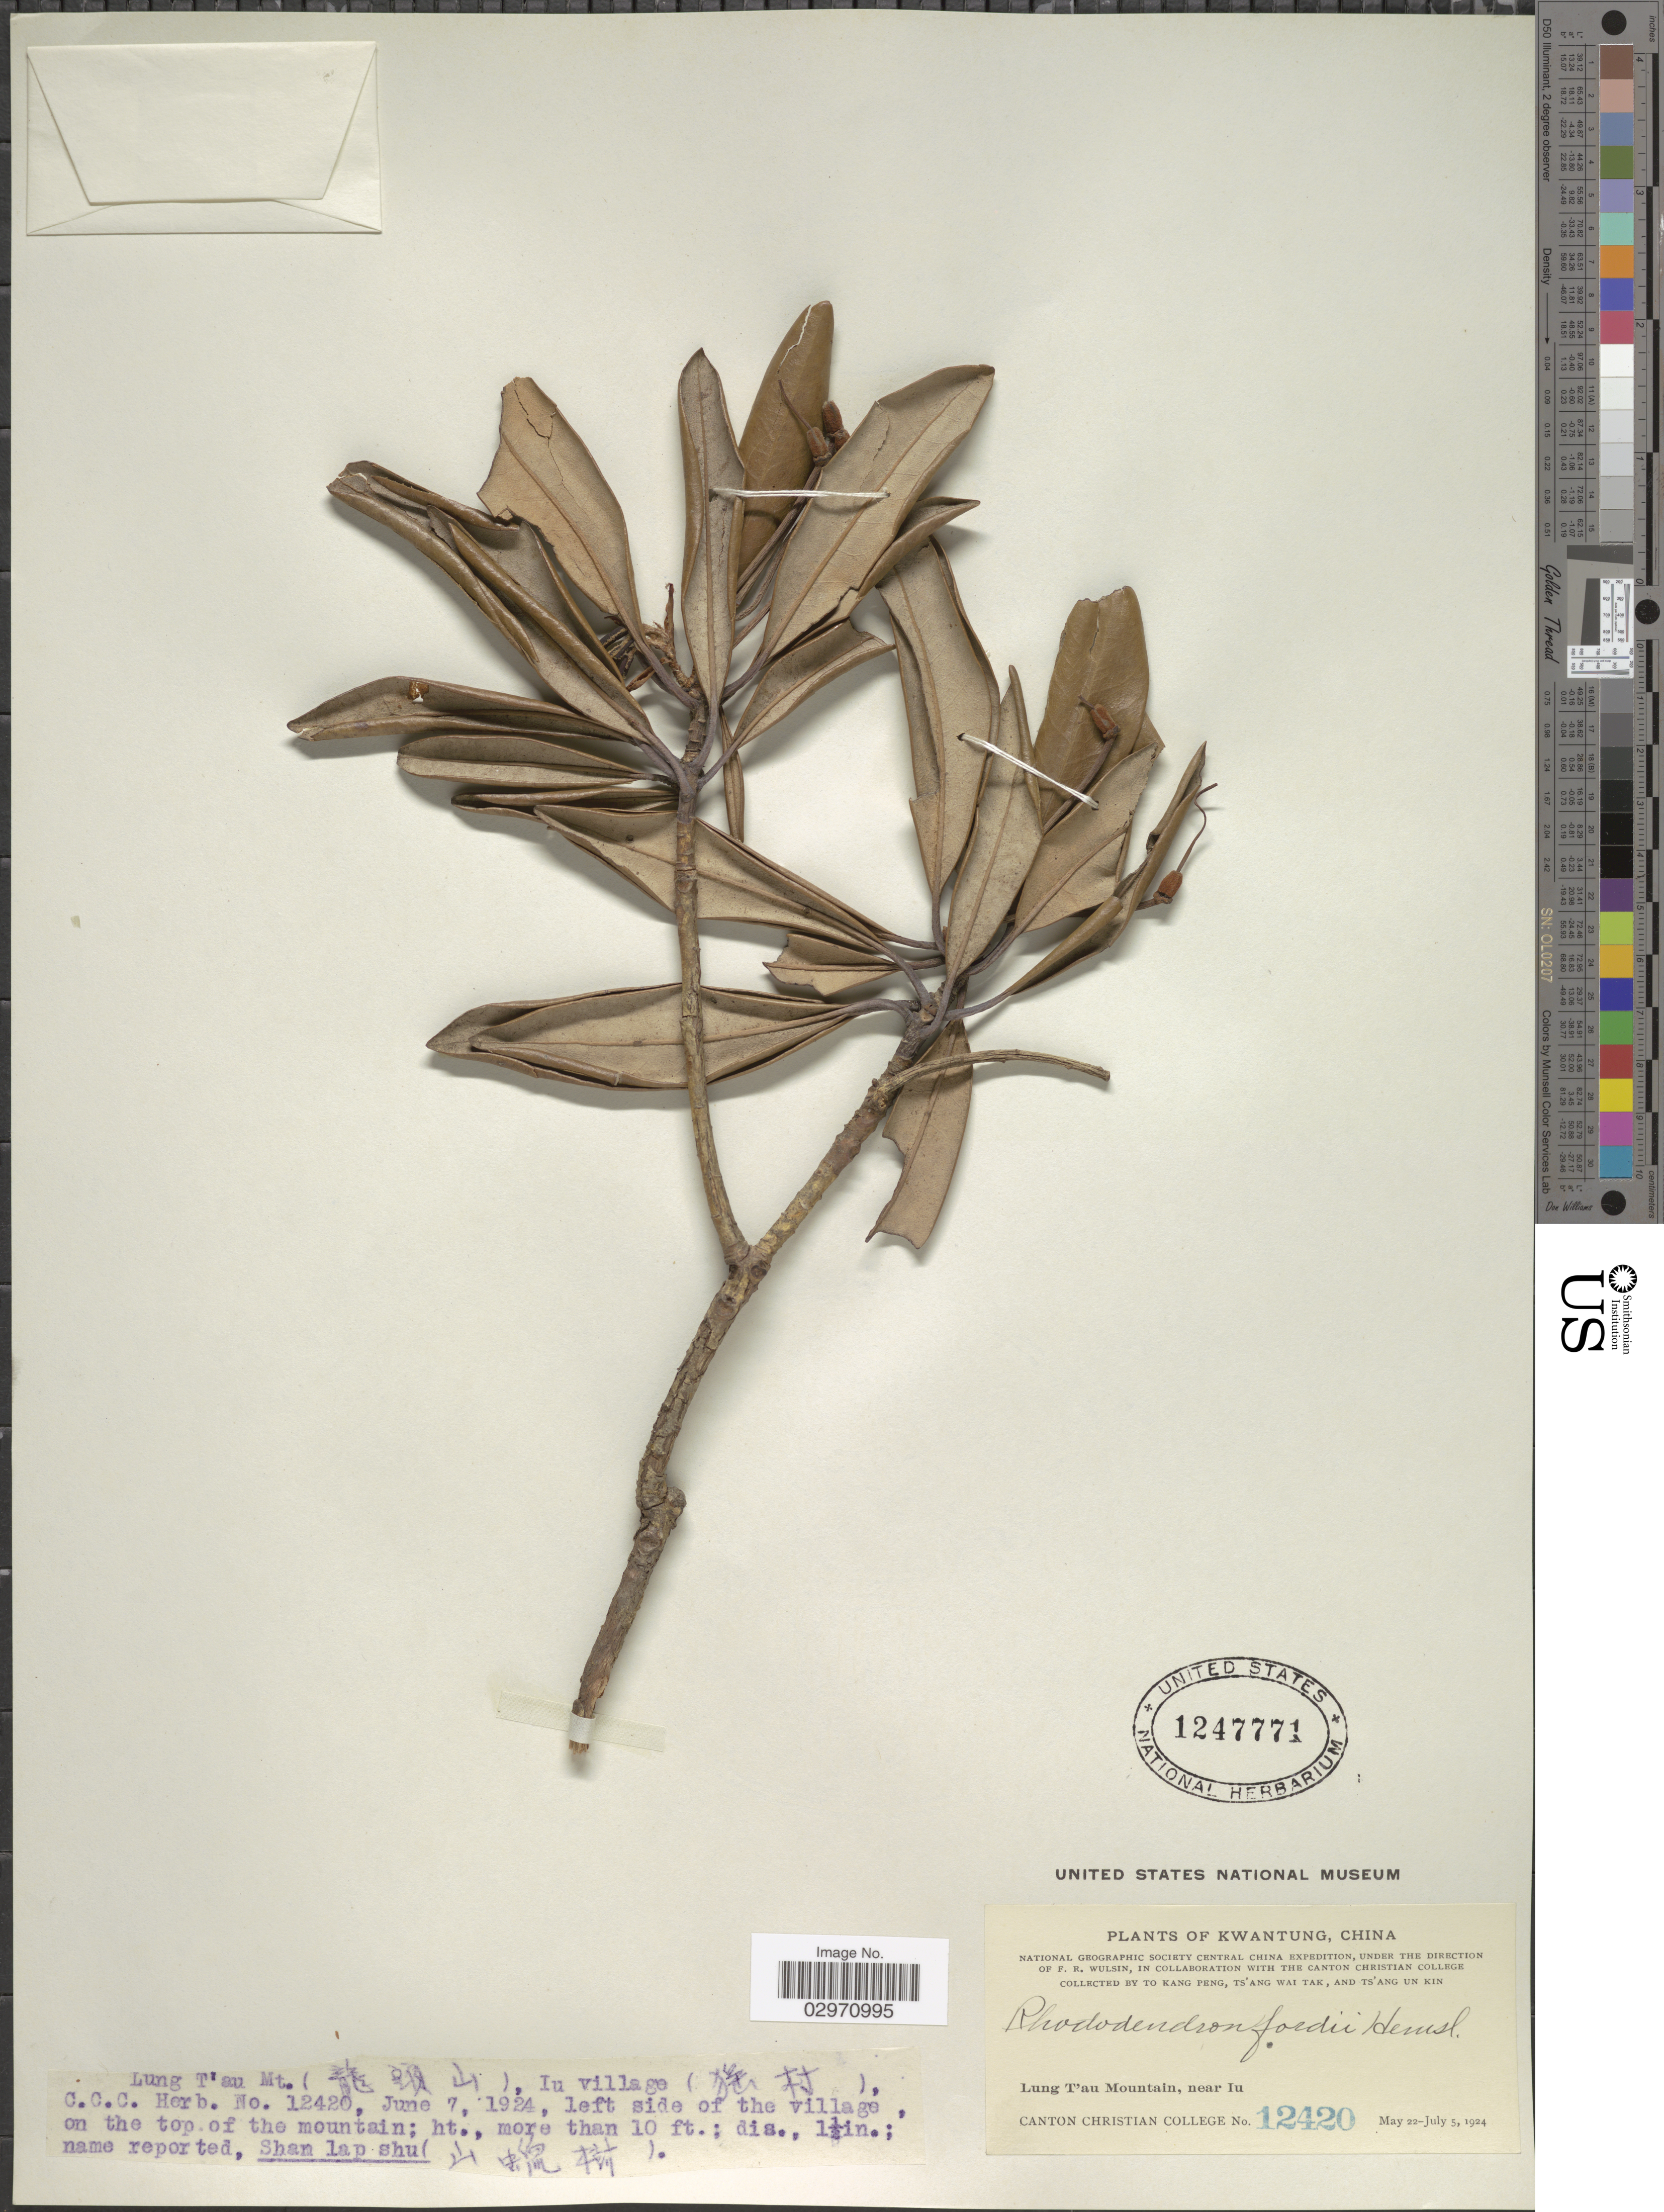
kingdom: Plantae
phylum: Tracheophyta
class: Magnoliopsida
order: Ericales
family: Ericaceae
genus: Rhododendron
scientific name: Rhododendron fordii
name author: Hemsl.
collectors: Kang Peng To, W. T. Tsang & Ts' Ang Un Kin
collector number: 12420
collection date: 1924-06-07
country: China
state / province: Guangdong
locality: Kwantung. Lung T'au Mountain, near Iu. Iu village (X). Left side of the village, on the top of the mountain.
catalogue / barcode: US 1247771